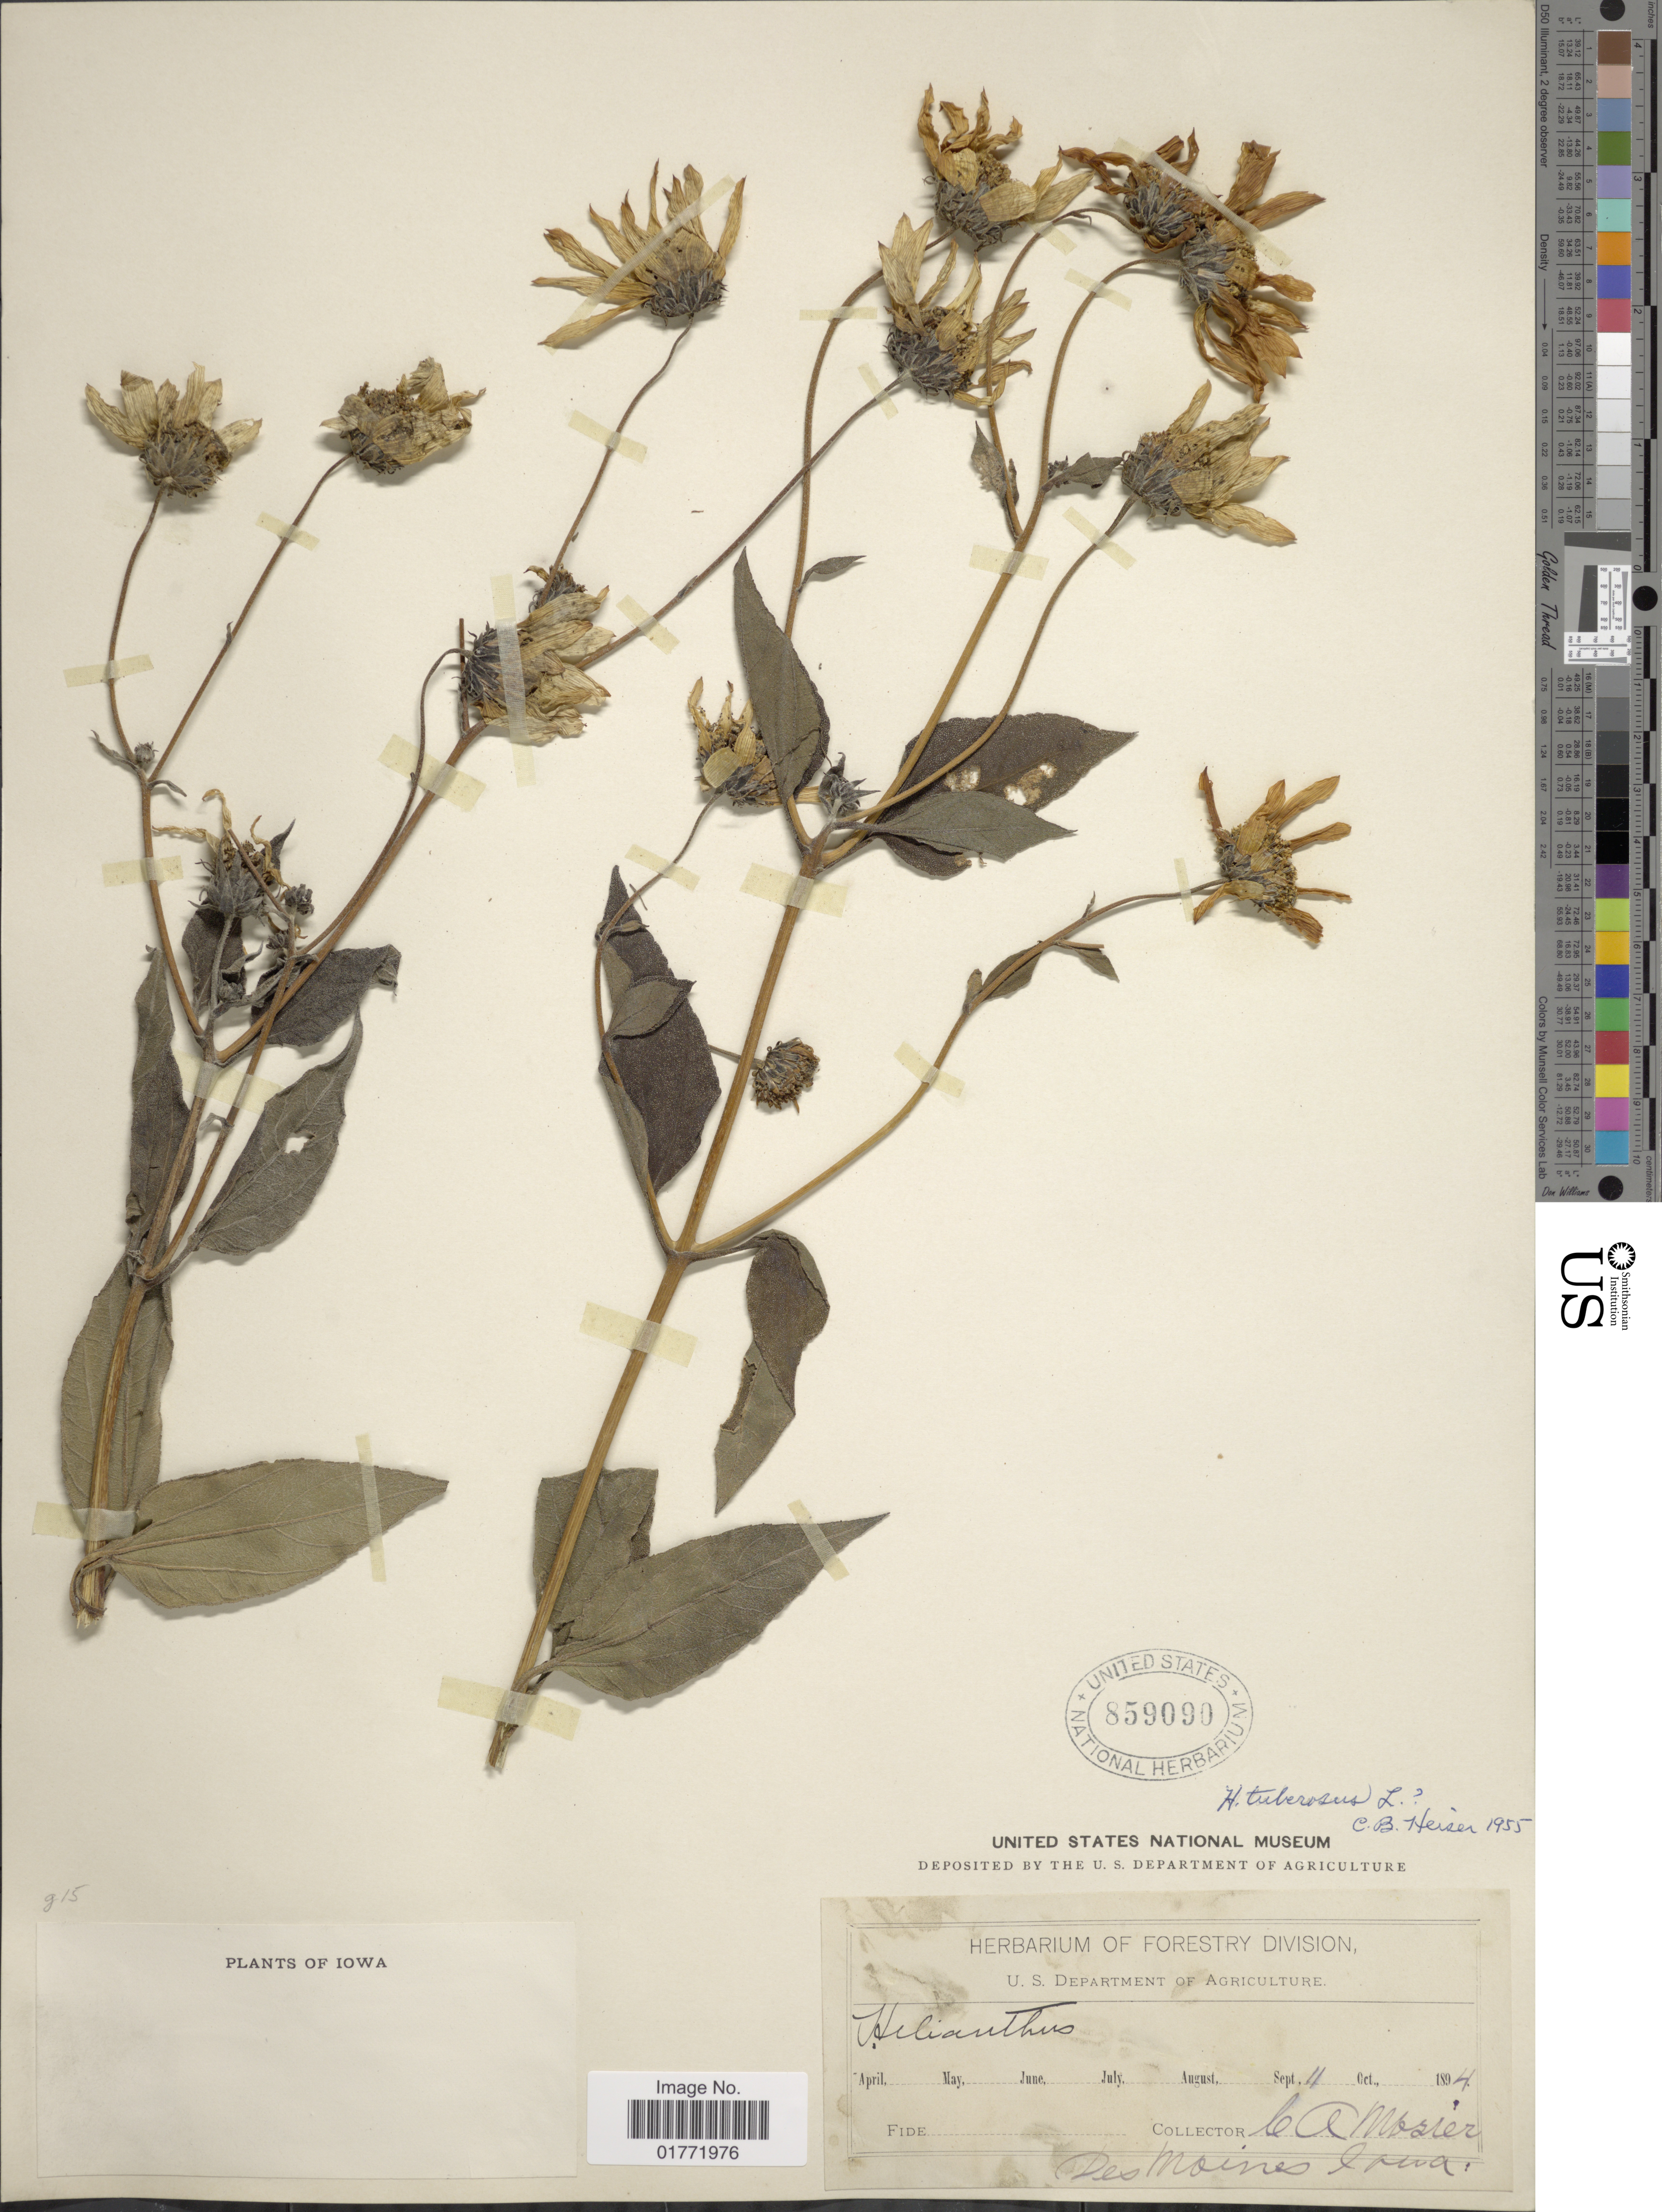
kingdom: Plantae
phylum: Tracheophyta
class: Magnoliopsida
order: Asterales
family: Asteraceae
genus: Helianthus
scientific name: Helianthus tuberosus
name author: L.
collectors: C. A. Mosier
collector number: s.n,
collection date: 1894-09-11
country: United States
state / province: Iowa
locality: Des Moines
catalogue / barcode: US 859090